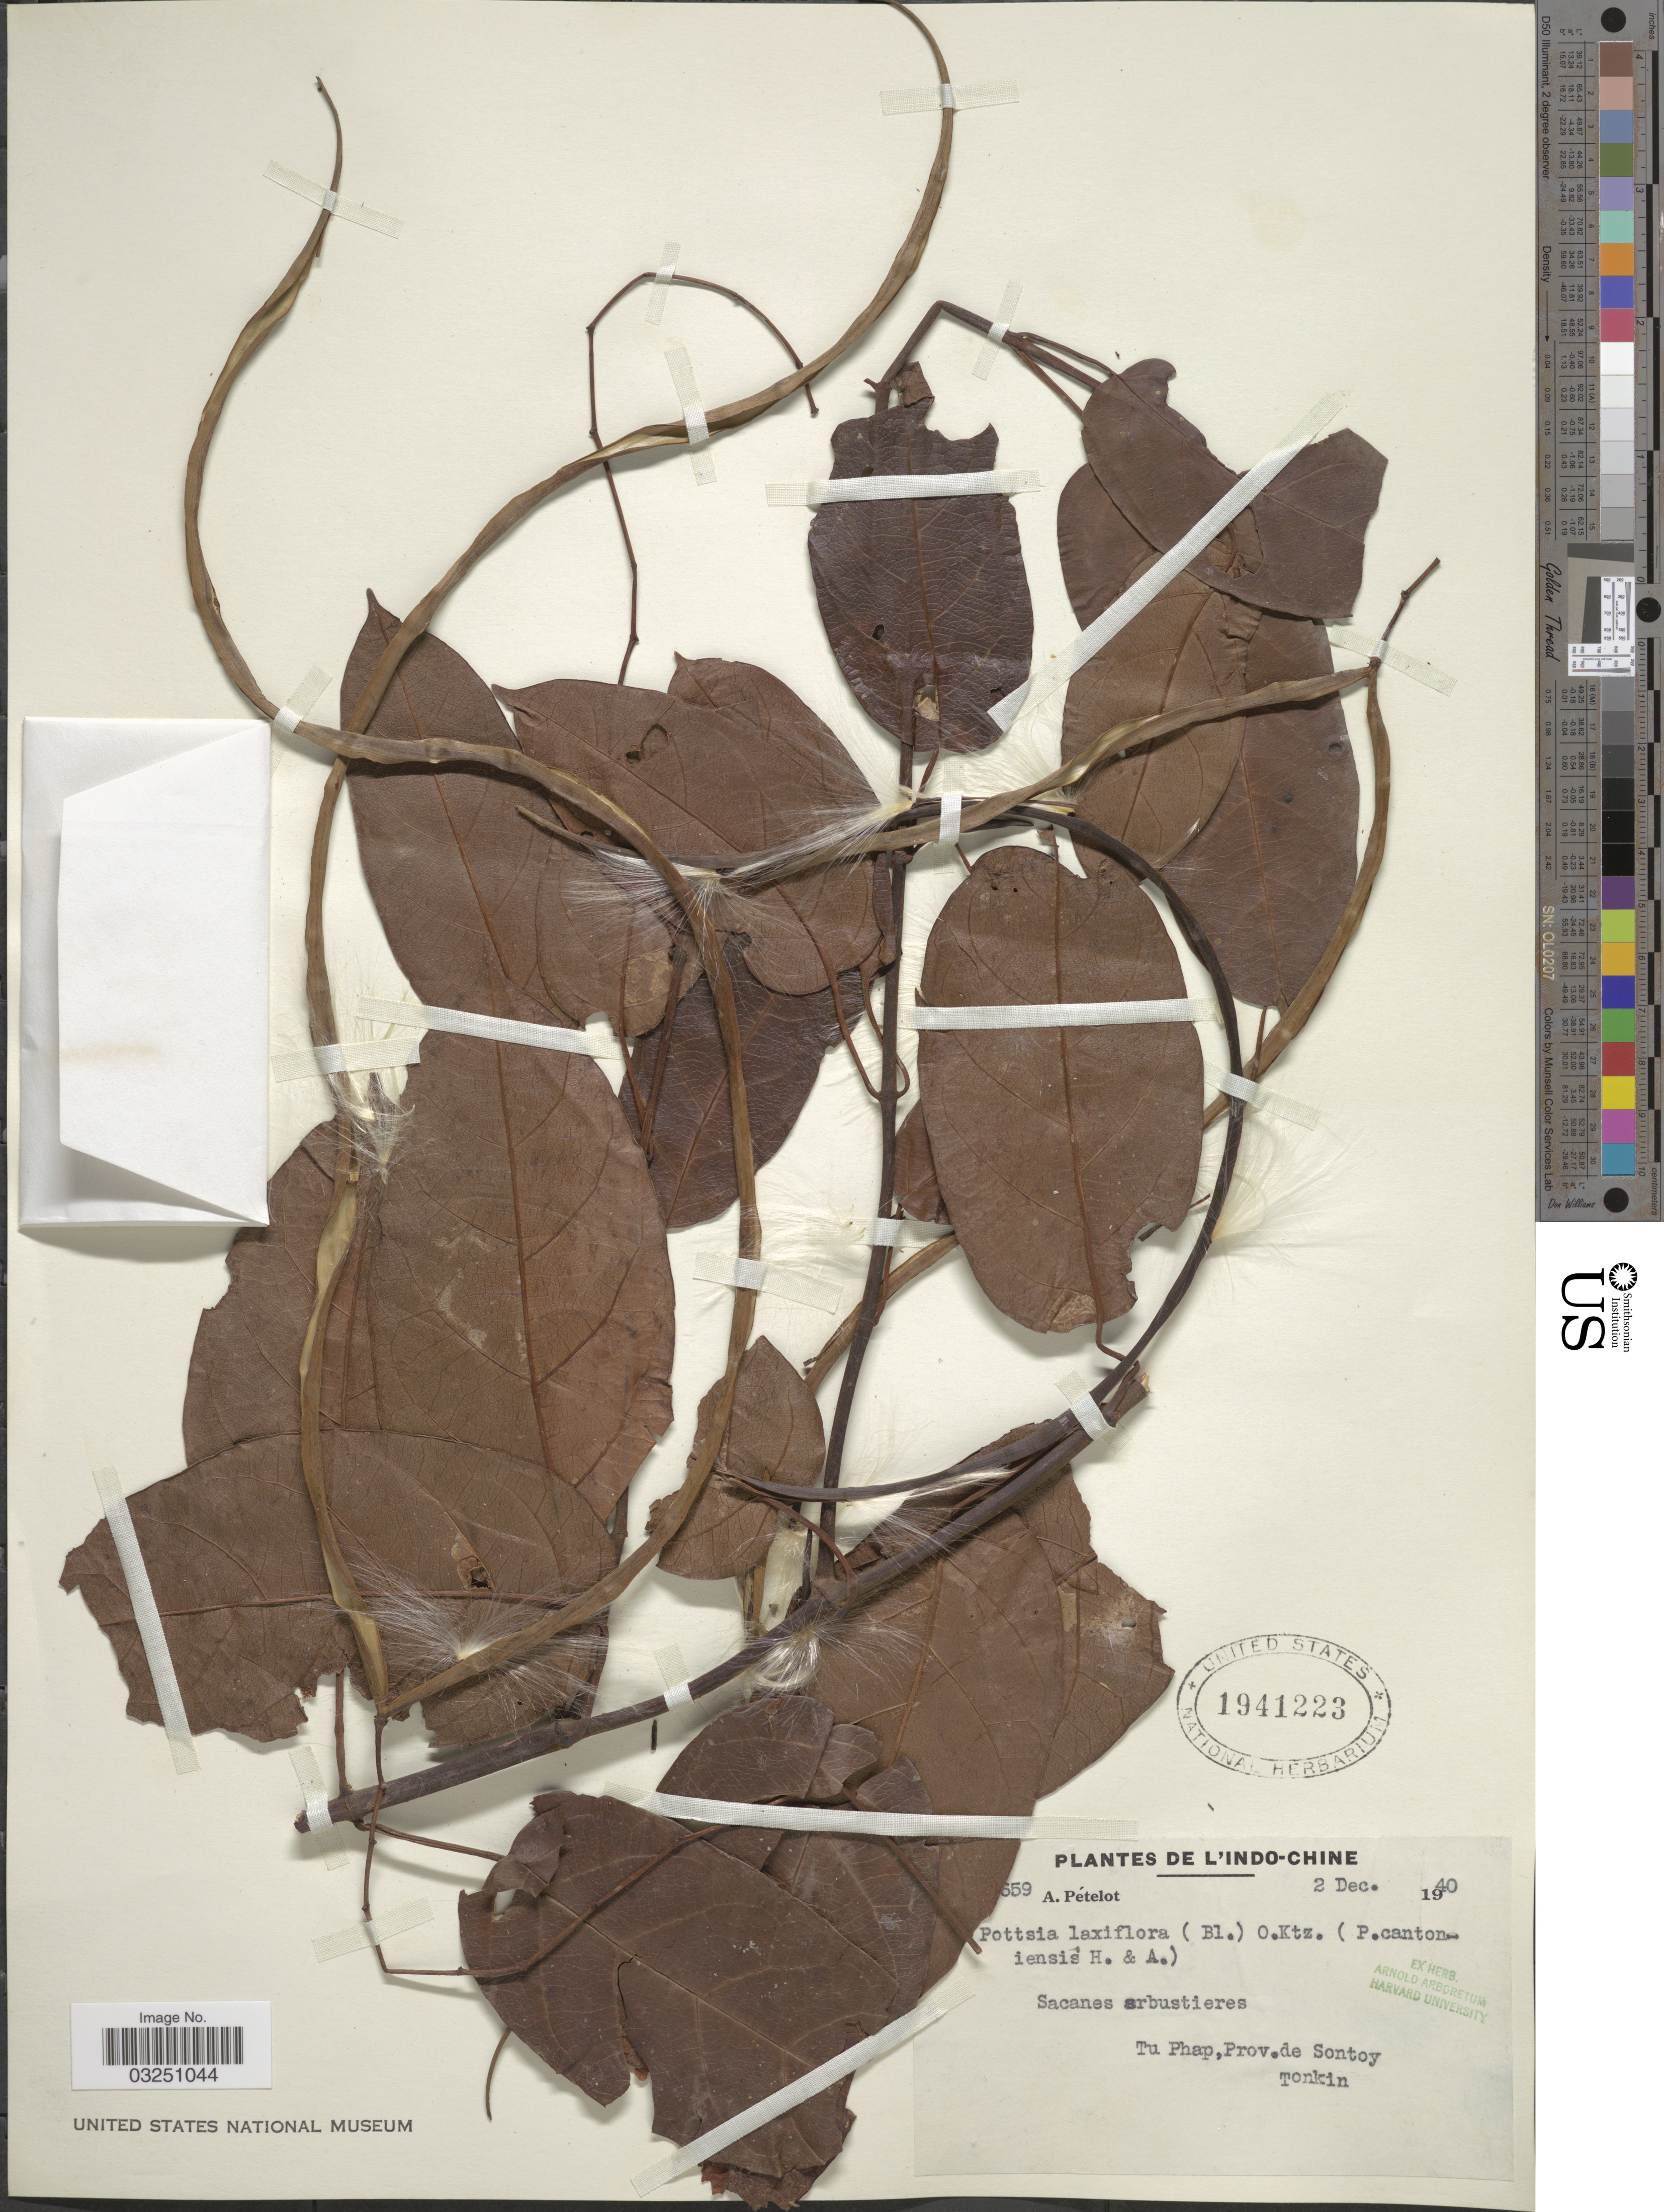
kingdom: Plantae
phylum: Tracheophyta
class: Magnoliopsida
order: Gentianales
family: Apocynaceae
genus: Pottsia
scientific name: Pottsia laxiflora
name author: (Blume) Kuntze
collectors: A. Petelot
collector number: !659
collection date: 1940-12-02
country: Vietnam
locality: L'Indo-Chine, Tu Phap, Prov. de Sontoy, Tonkin.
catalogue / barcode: US 1941223